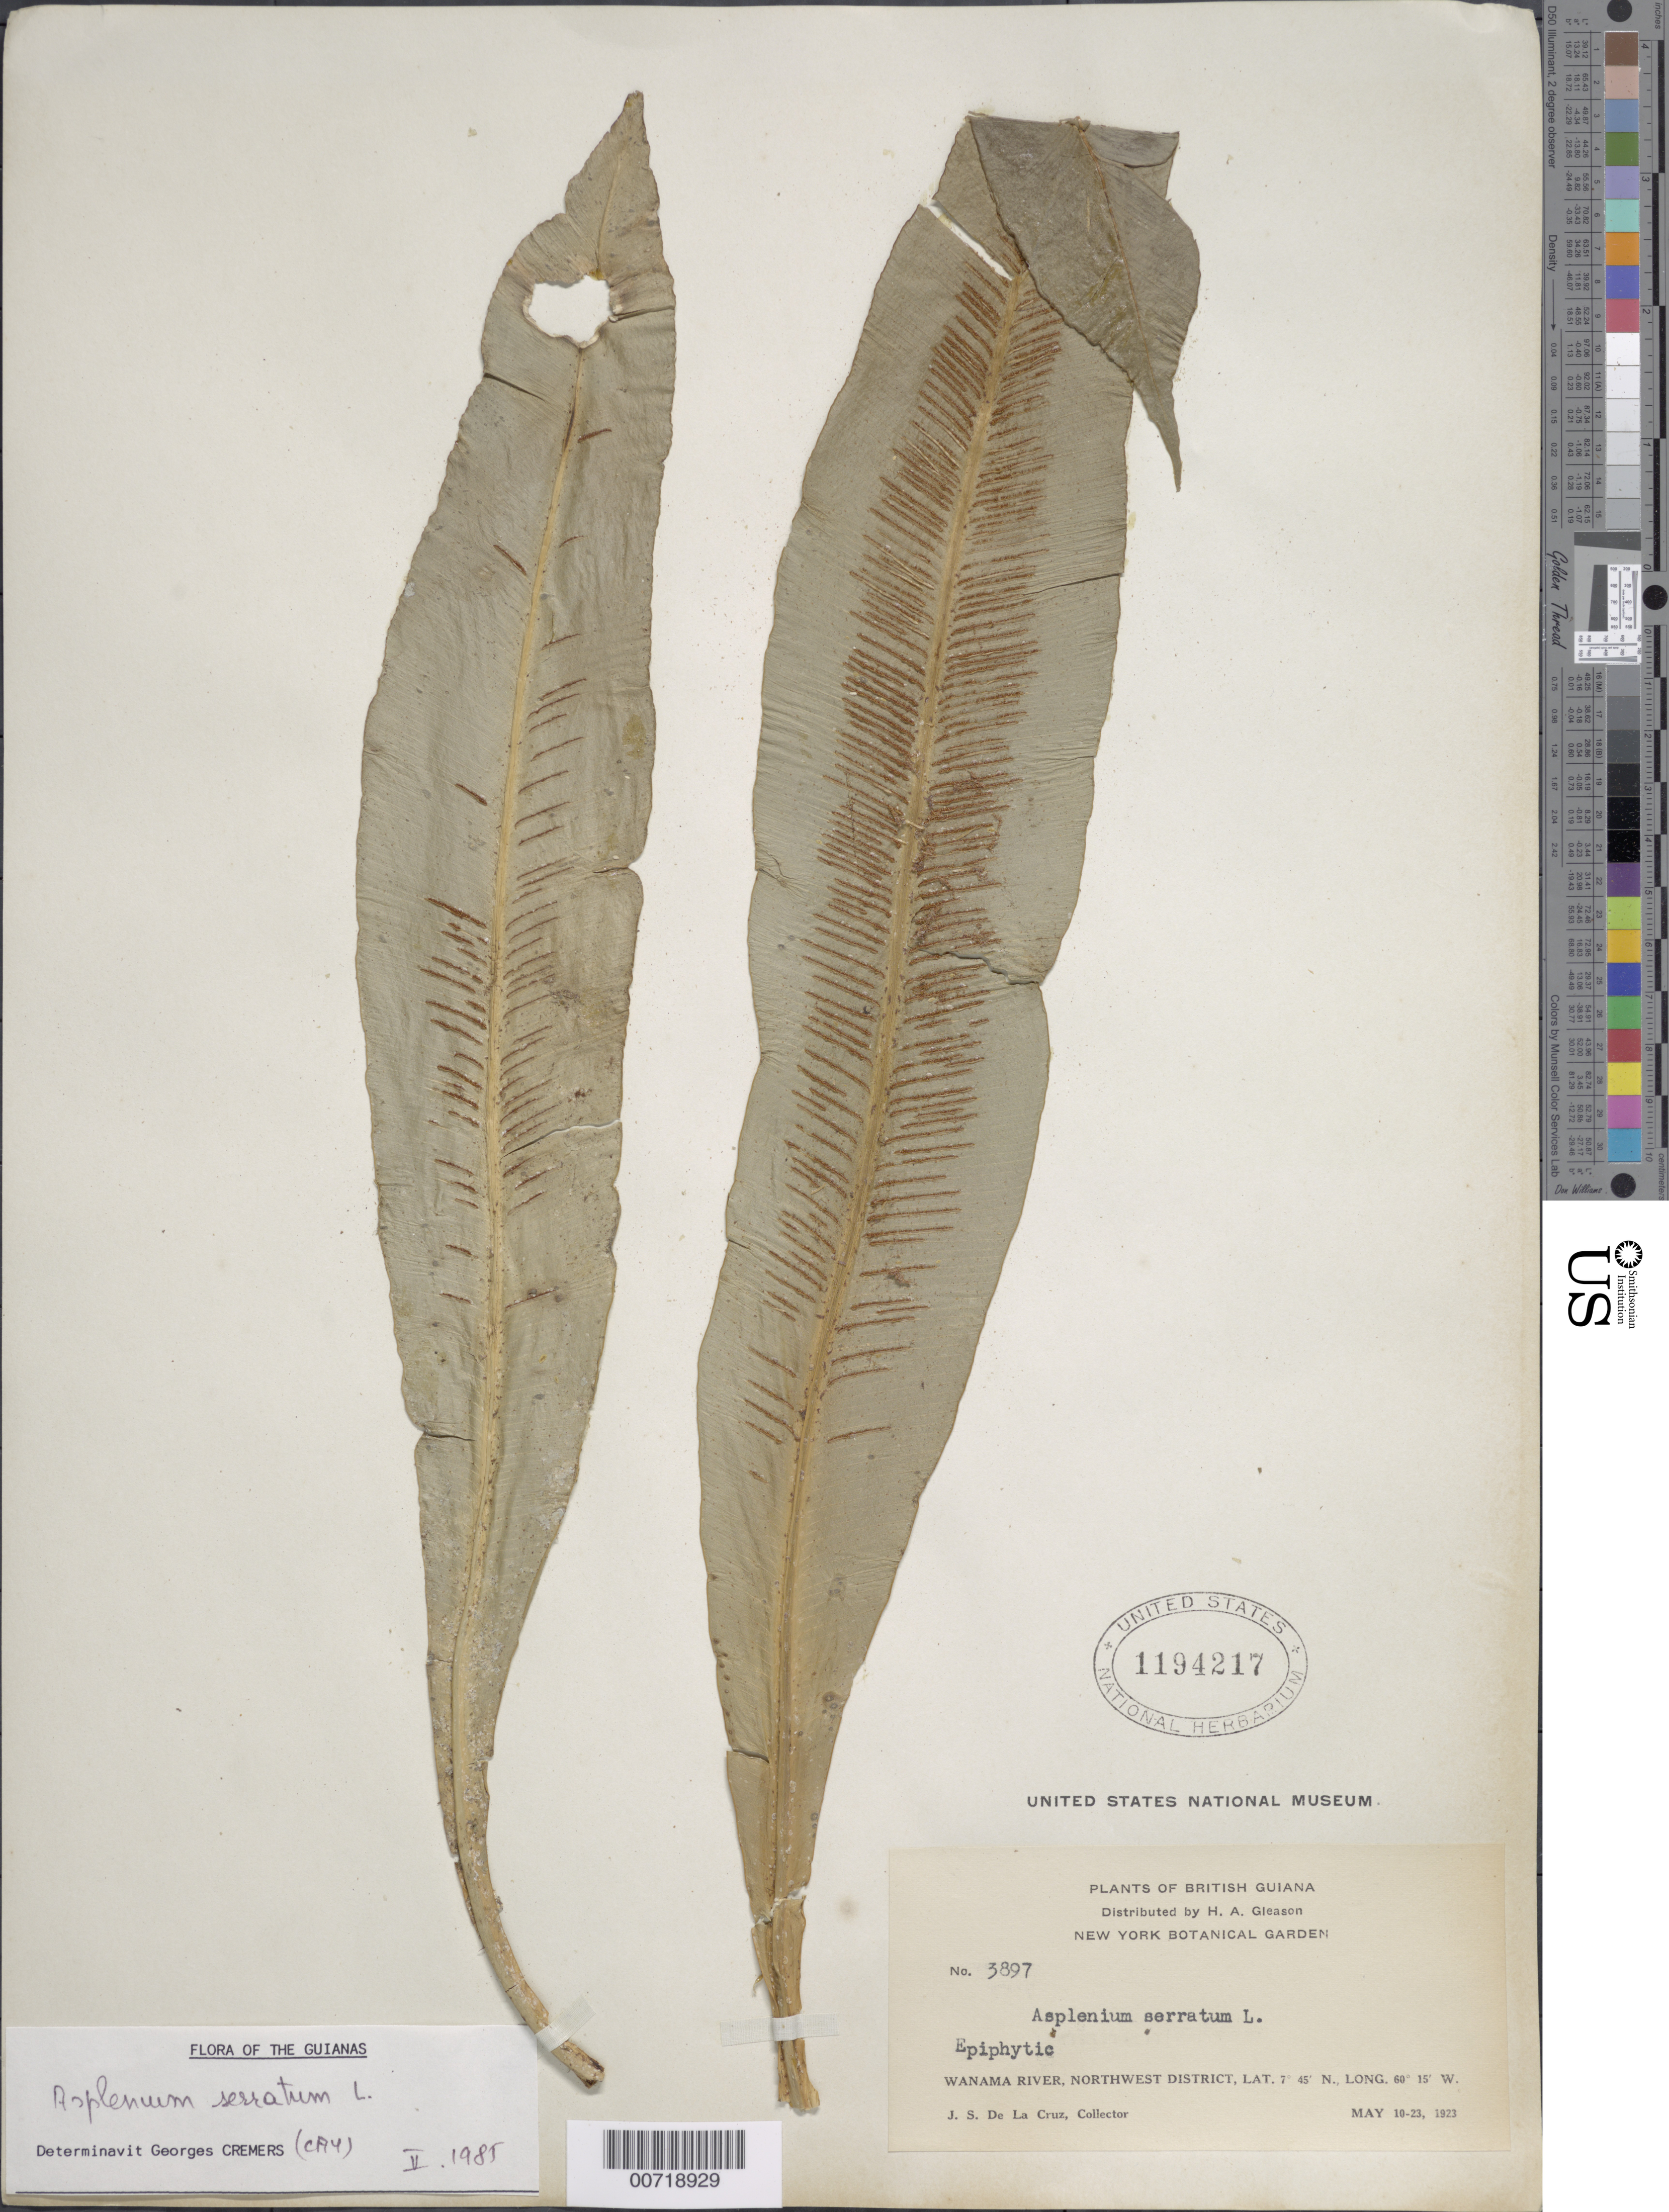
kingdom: Plantae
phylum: Tracheophyta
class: Polypodiopsida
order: Polypodiales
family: Aspleniaceae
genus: Asplenium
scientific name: Asplenium serratum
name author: L.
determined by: Cremers, Georges A.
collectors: J. S. de la Cruz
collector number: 3897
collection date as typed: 10-May-23 to 23-May-23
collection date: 1923-05-10/1923-05-23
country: Guyana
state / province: Barima-Waini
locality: Wanama R., NW District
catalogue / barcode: US 1194217